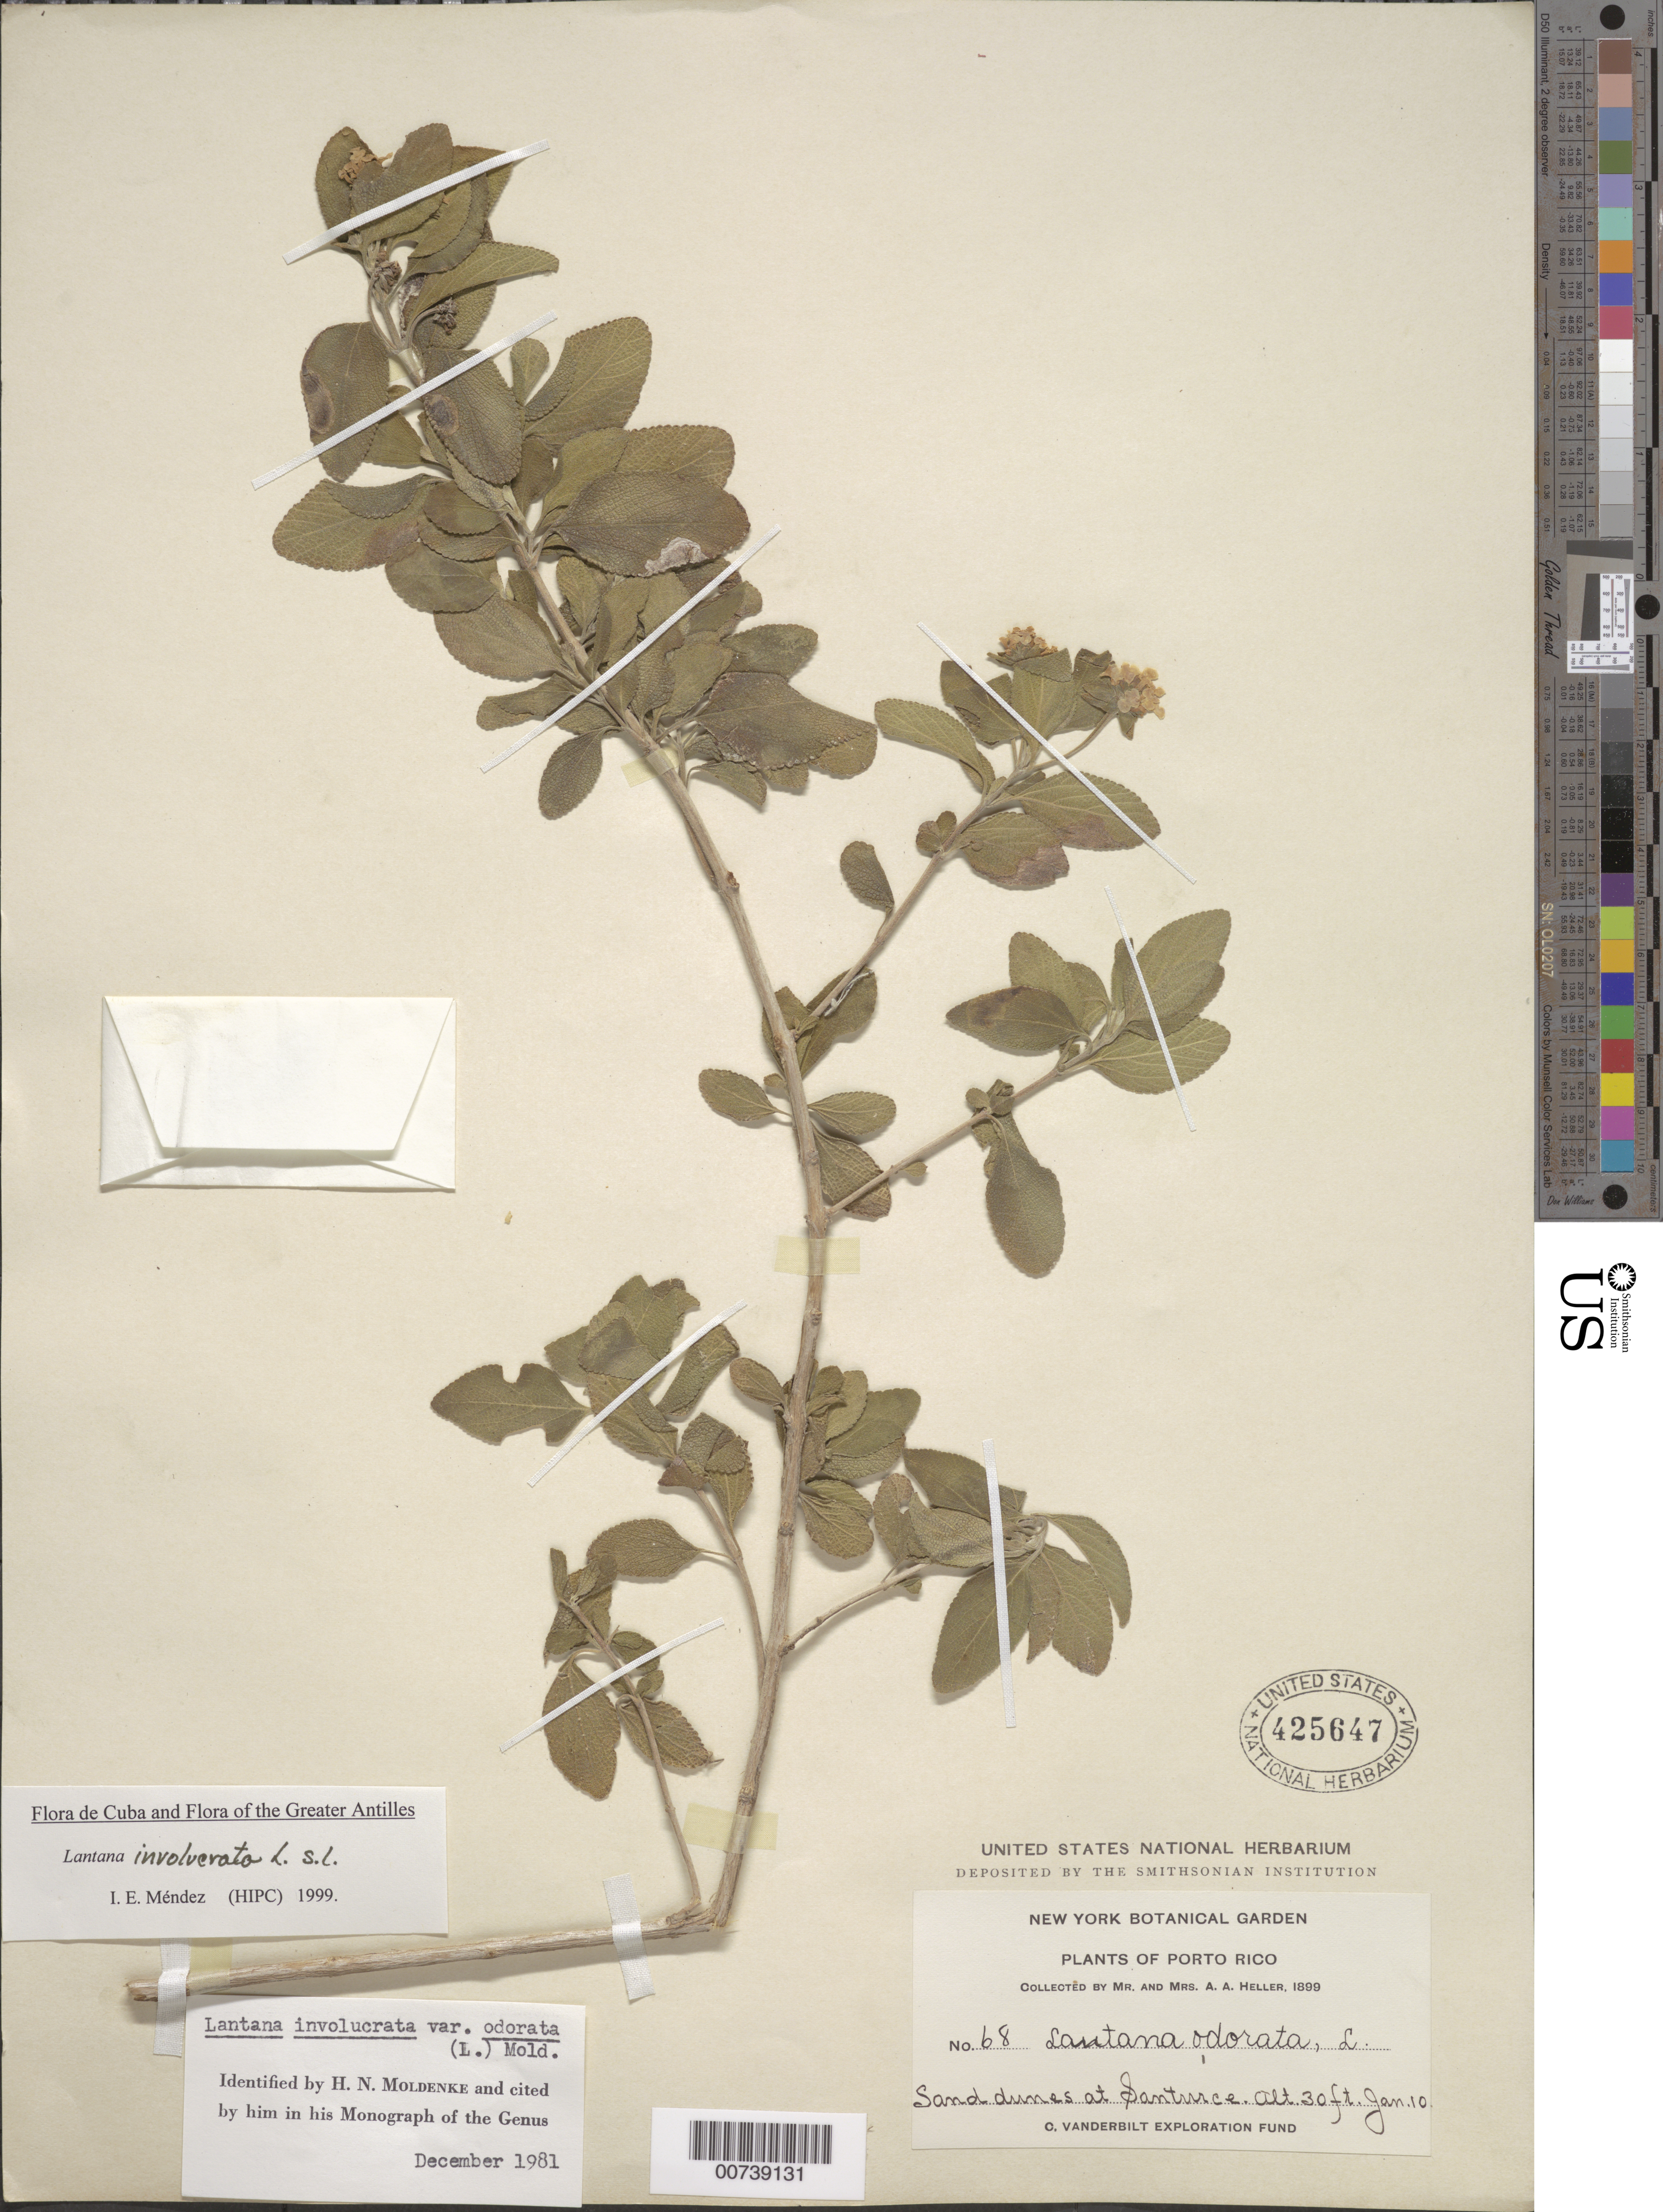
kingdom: Plantae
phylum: Tracheophyta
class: Magnoliopsida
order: Lamiales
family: Verbenaceae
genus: Lantana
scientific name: Lantana involucrata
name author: L.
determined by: Méndez, Isidro E., (HIPC)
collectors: A. A. Heller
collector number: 68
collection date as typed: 10 Jan 1899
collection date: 1899-01-10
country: Puerto Rico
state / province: San Juan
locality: Sand dunes at Santurce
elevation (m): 9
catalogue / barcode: US 425647